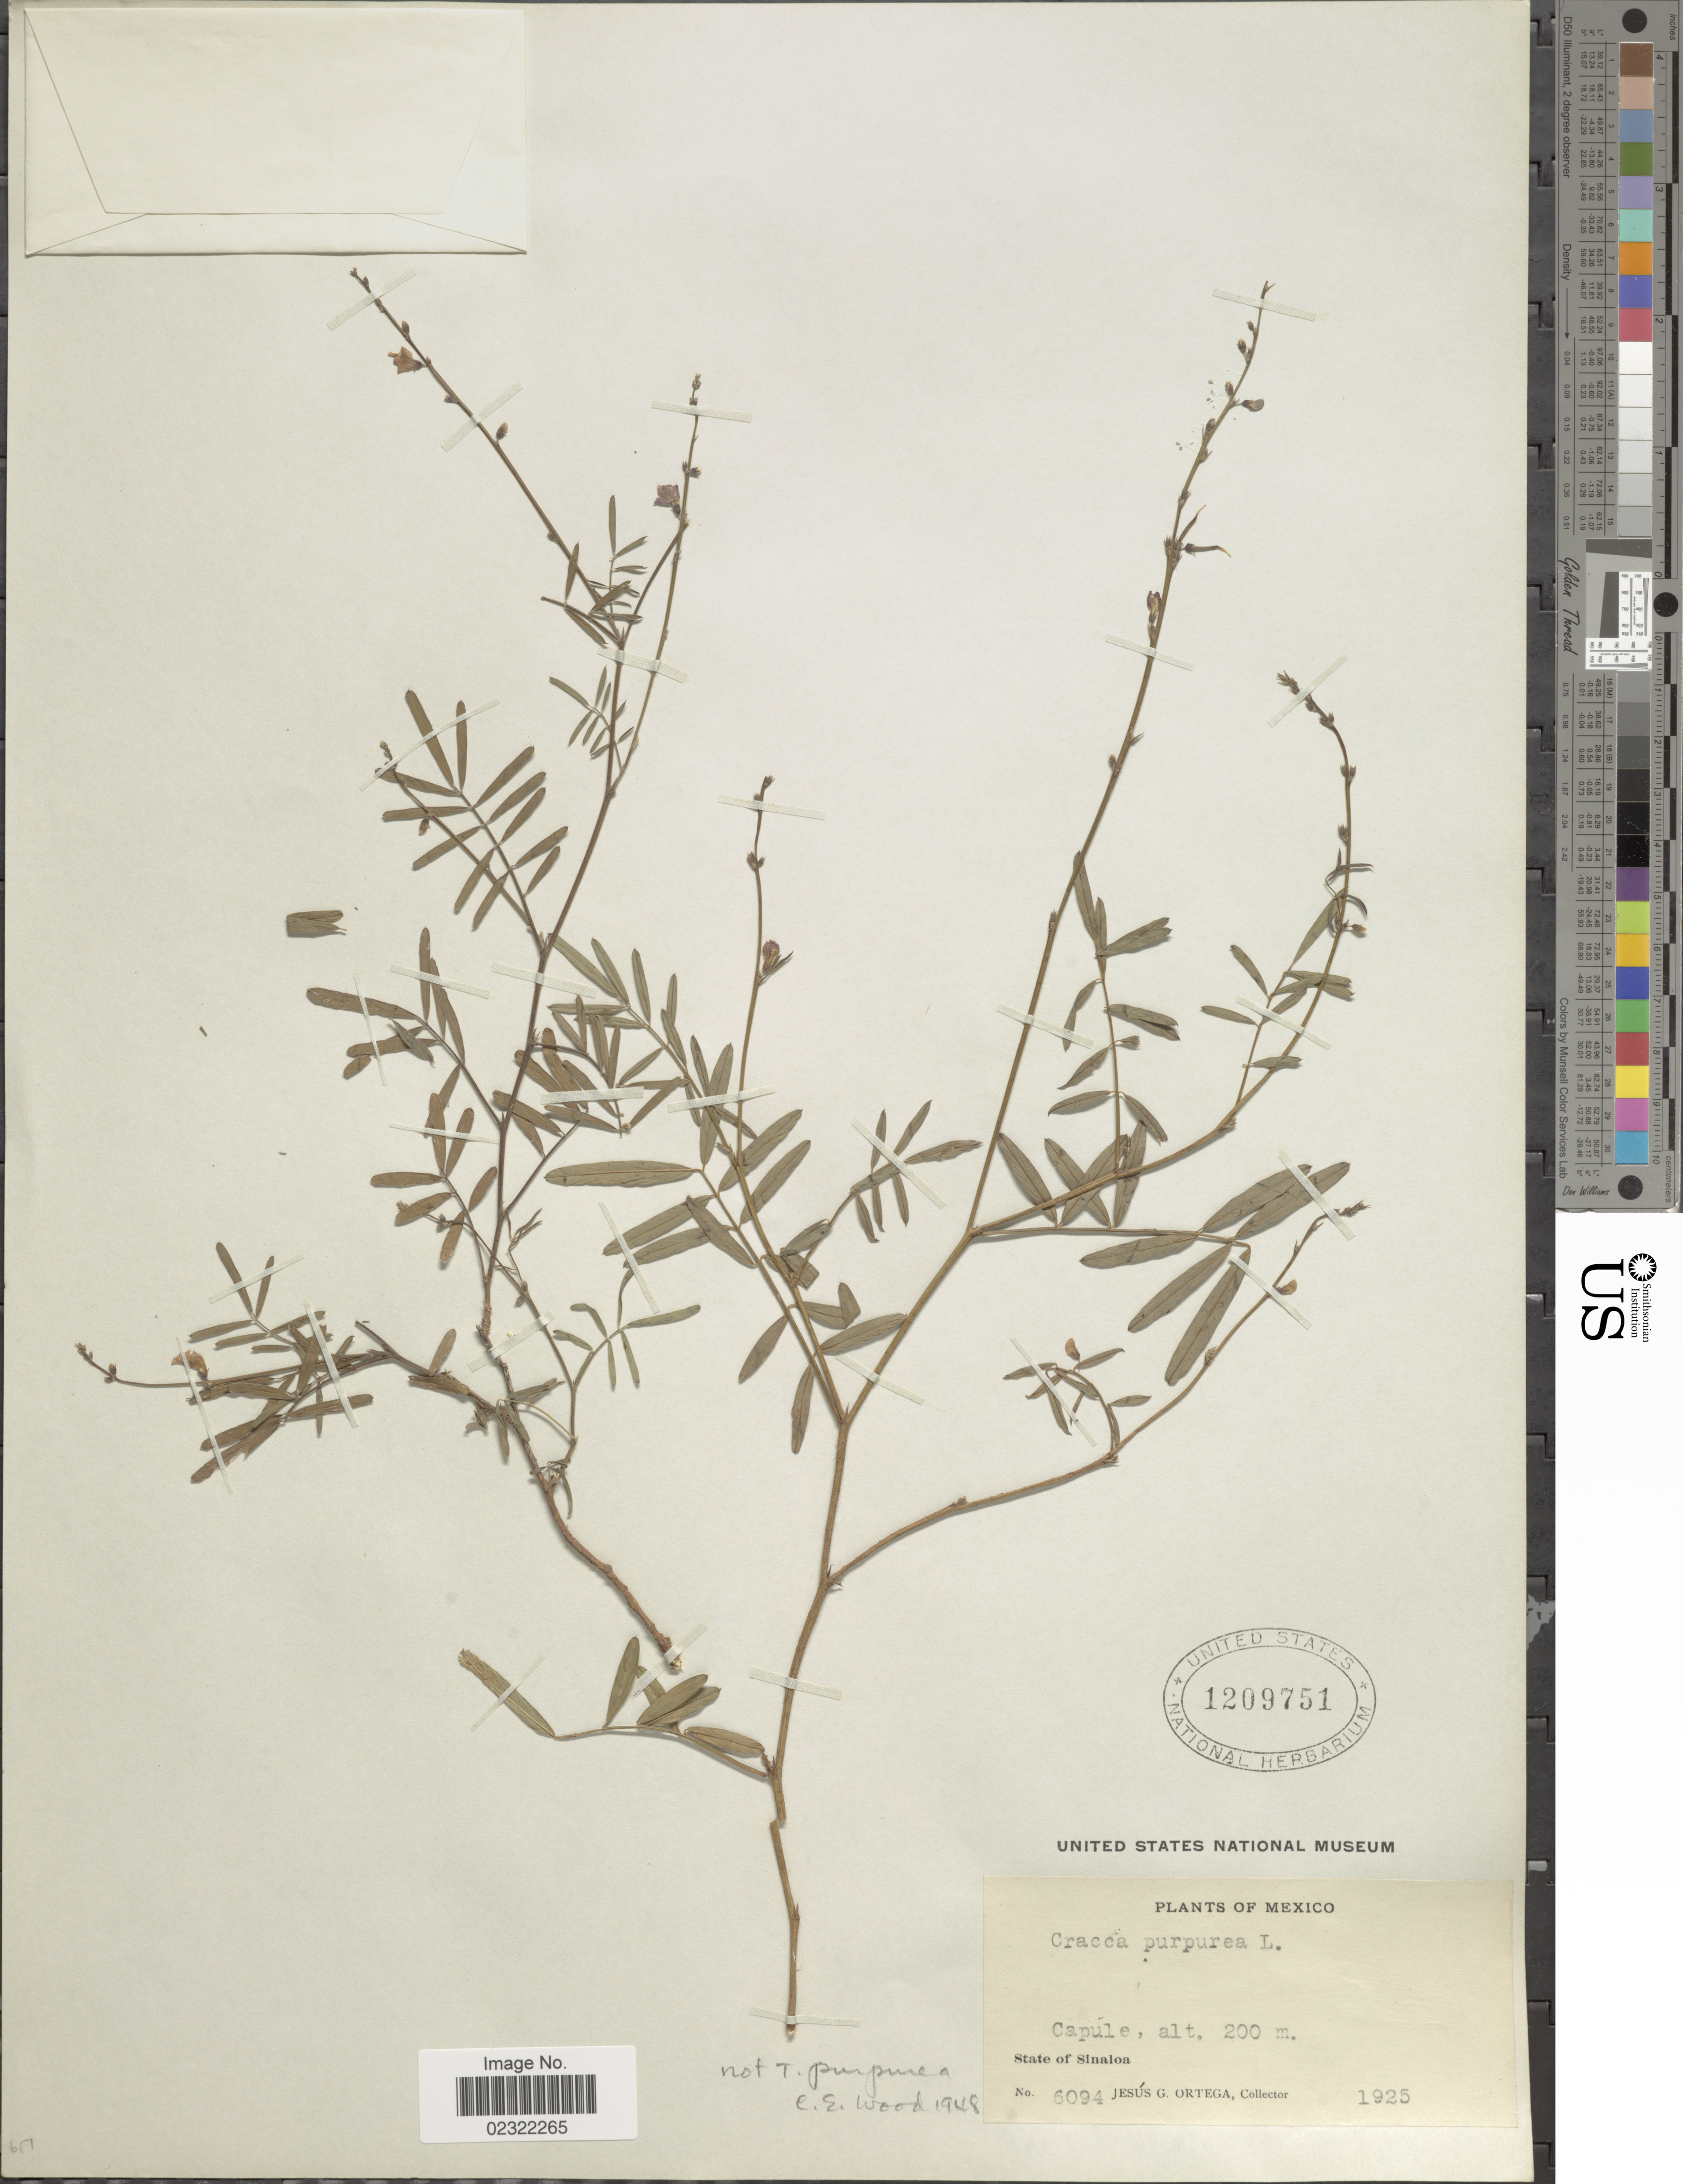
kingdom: Plantae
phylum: Tracheophyta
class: Magnoliopsida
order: Fabales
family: Fabaceae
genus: Tephrosia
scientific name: Tephrosia cinerea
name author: (L.) Pers.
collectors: J. Ortega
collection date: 1925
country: Mexico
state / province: Sinaloa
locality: State of Sinaloa, Mexico. Caplule.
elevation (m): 200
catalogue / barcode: US 1209751